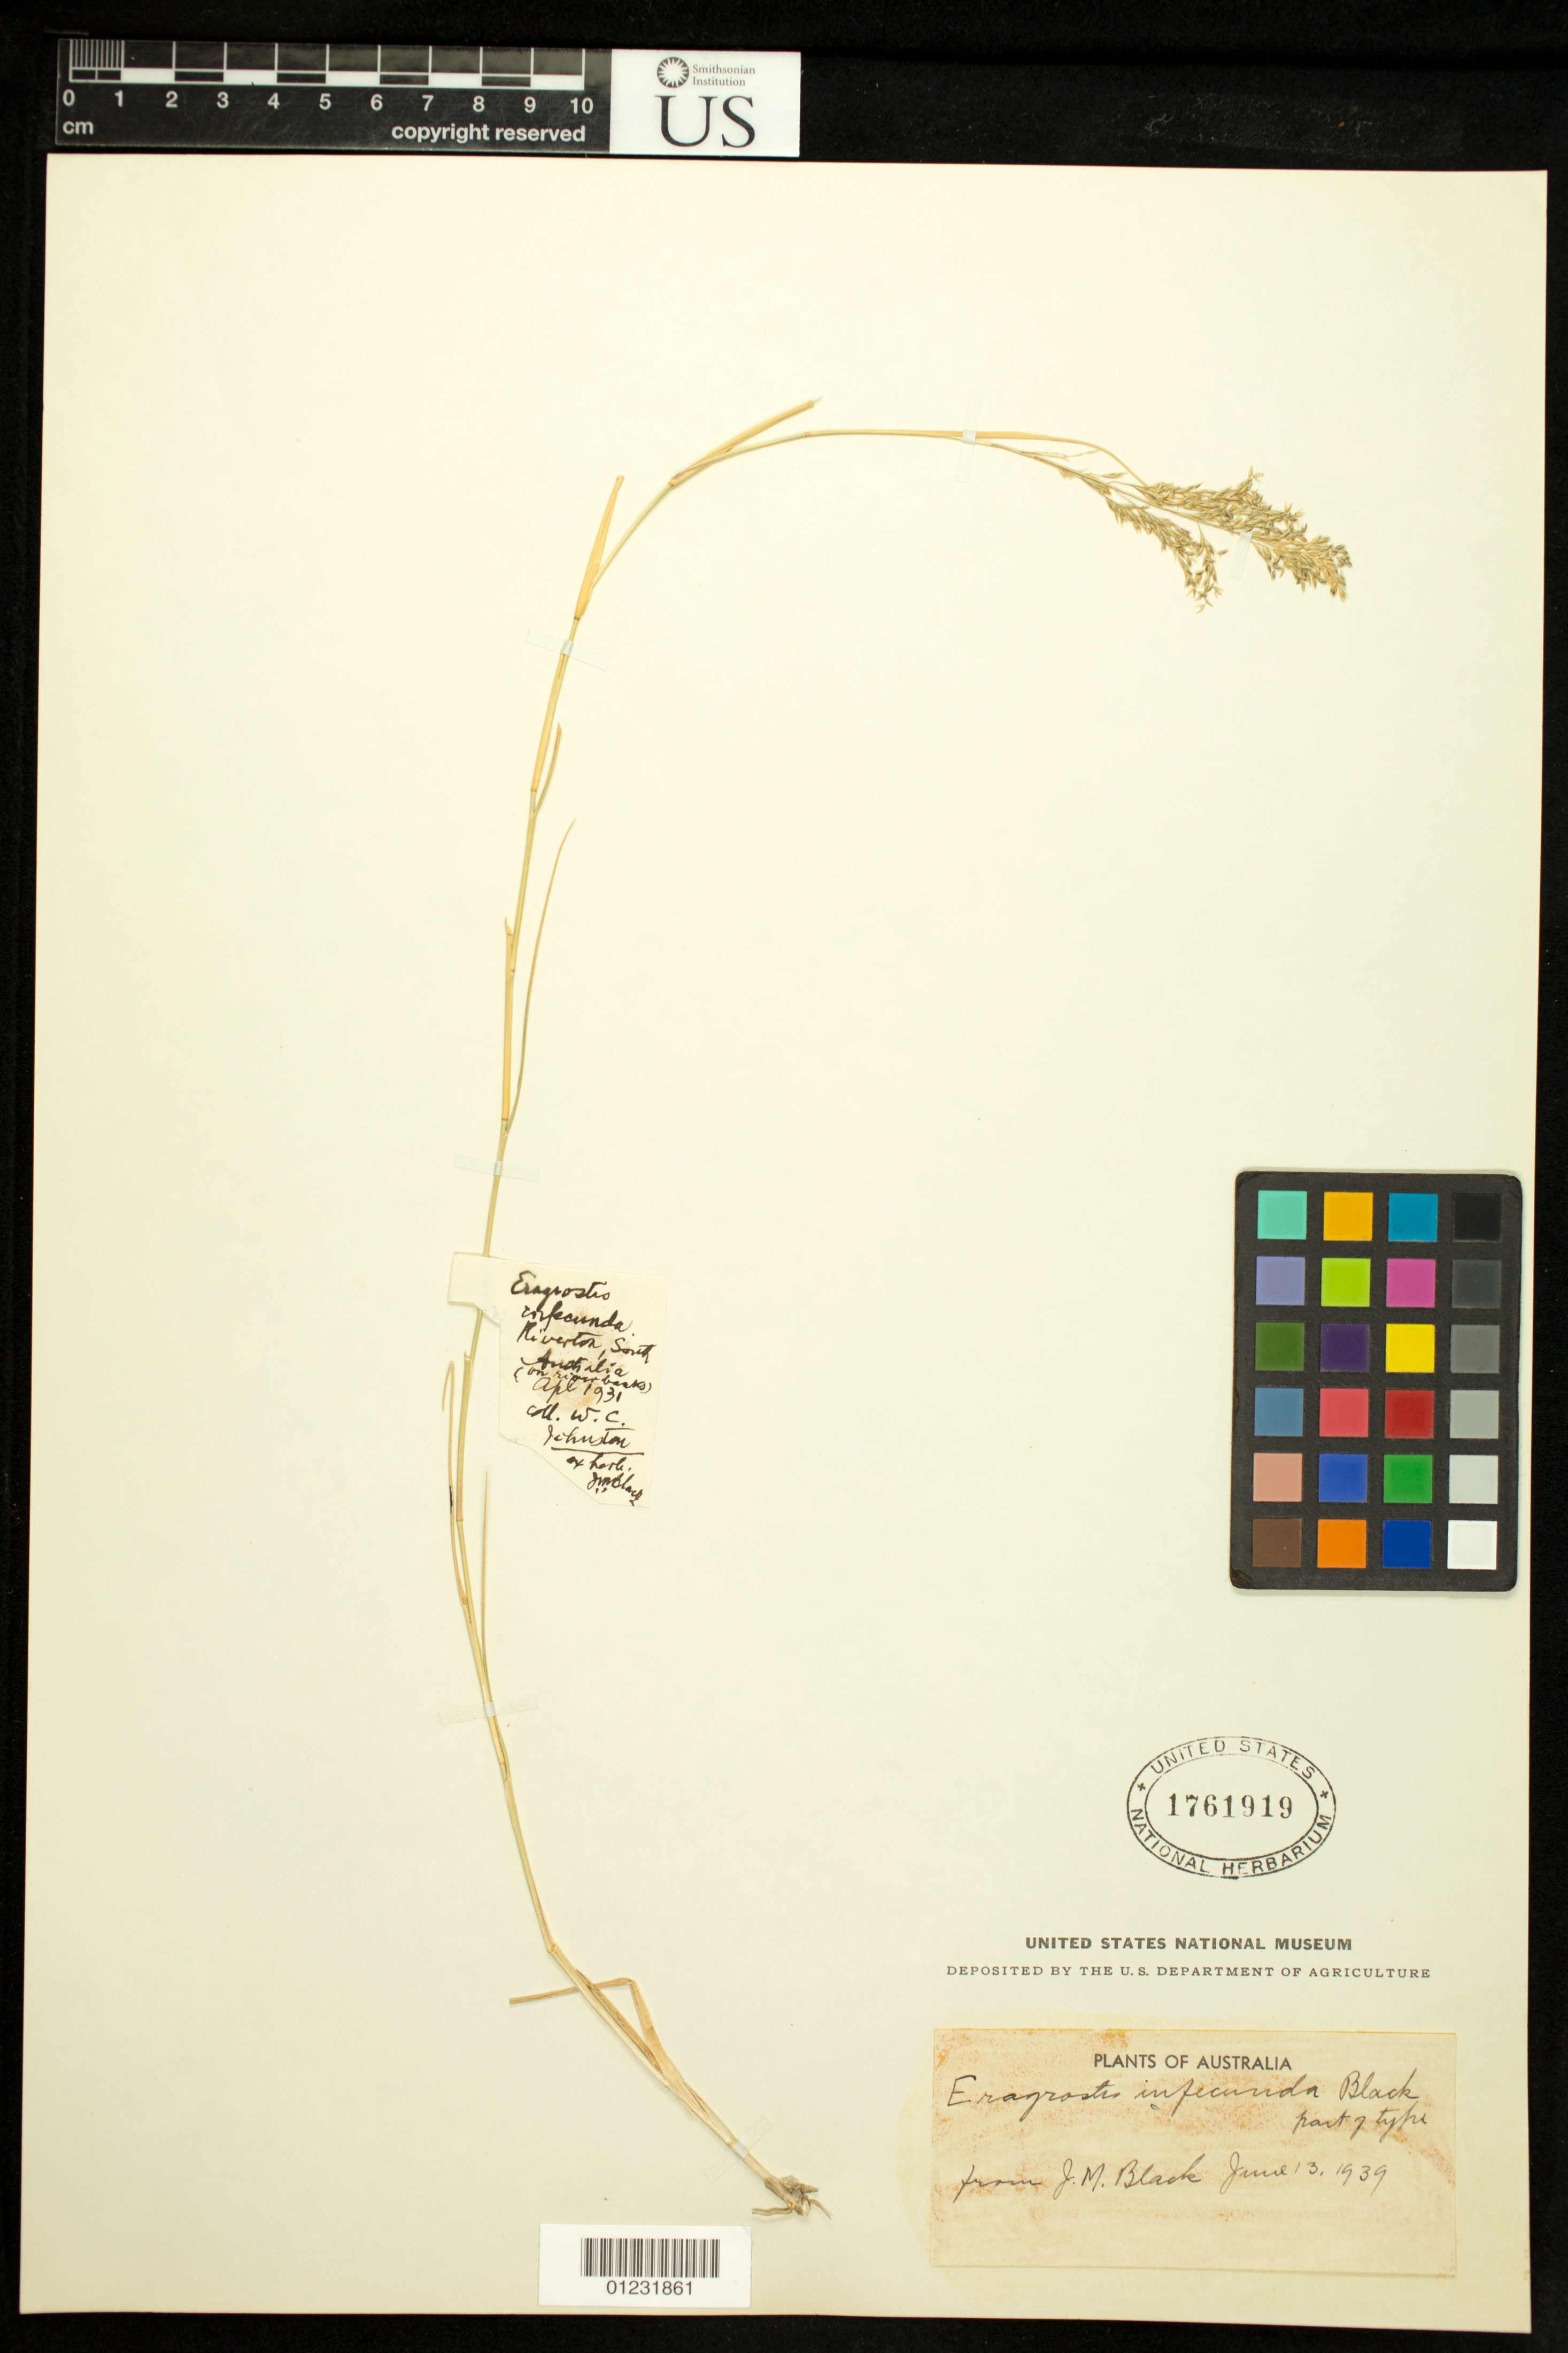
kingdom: Plantae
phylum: Tracheophyta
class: Liliopsida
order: Poales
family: Poaceae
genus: Eragrostis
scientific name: Eragrostis infecunda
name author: J.M. Black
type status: Type Collection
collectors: W. Johnston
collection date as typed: Apr 1931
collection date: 1931-04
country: Australia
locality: Riverton.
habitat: On river banks.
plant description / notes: Fragmentary material of type specimen ex herb. J. M. Black.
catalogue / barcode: US 1761919